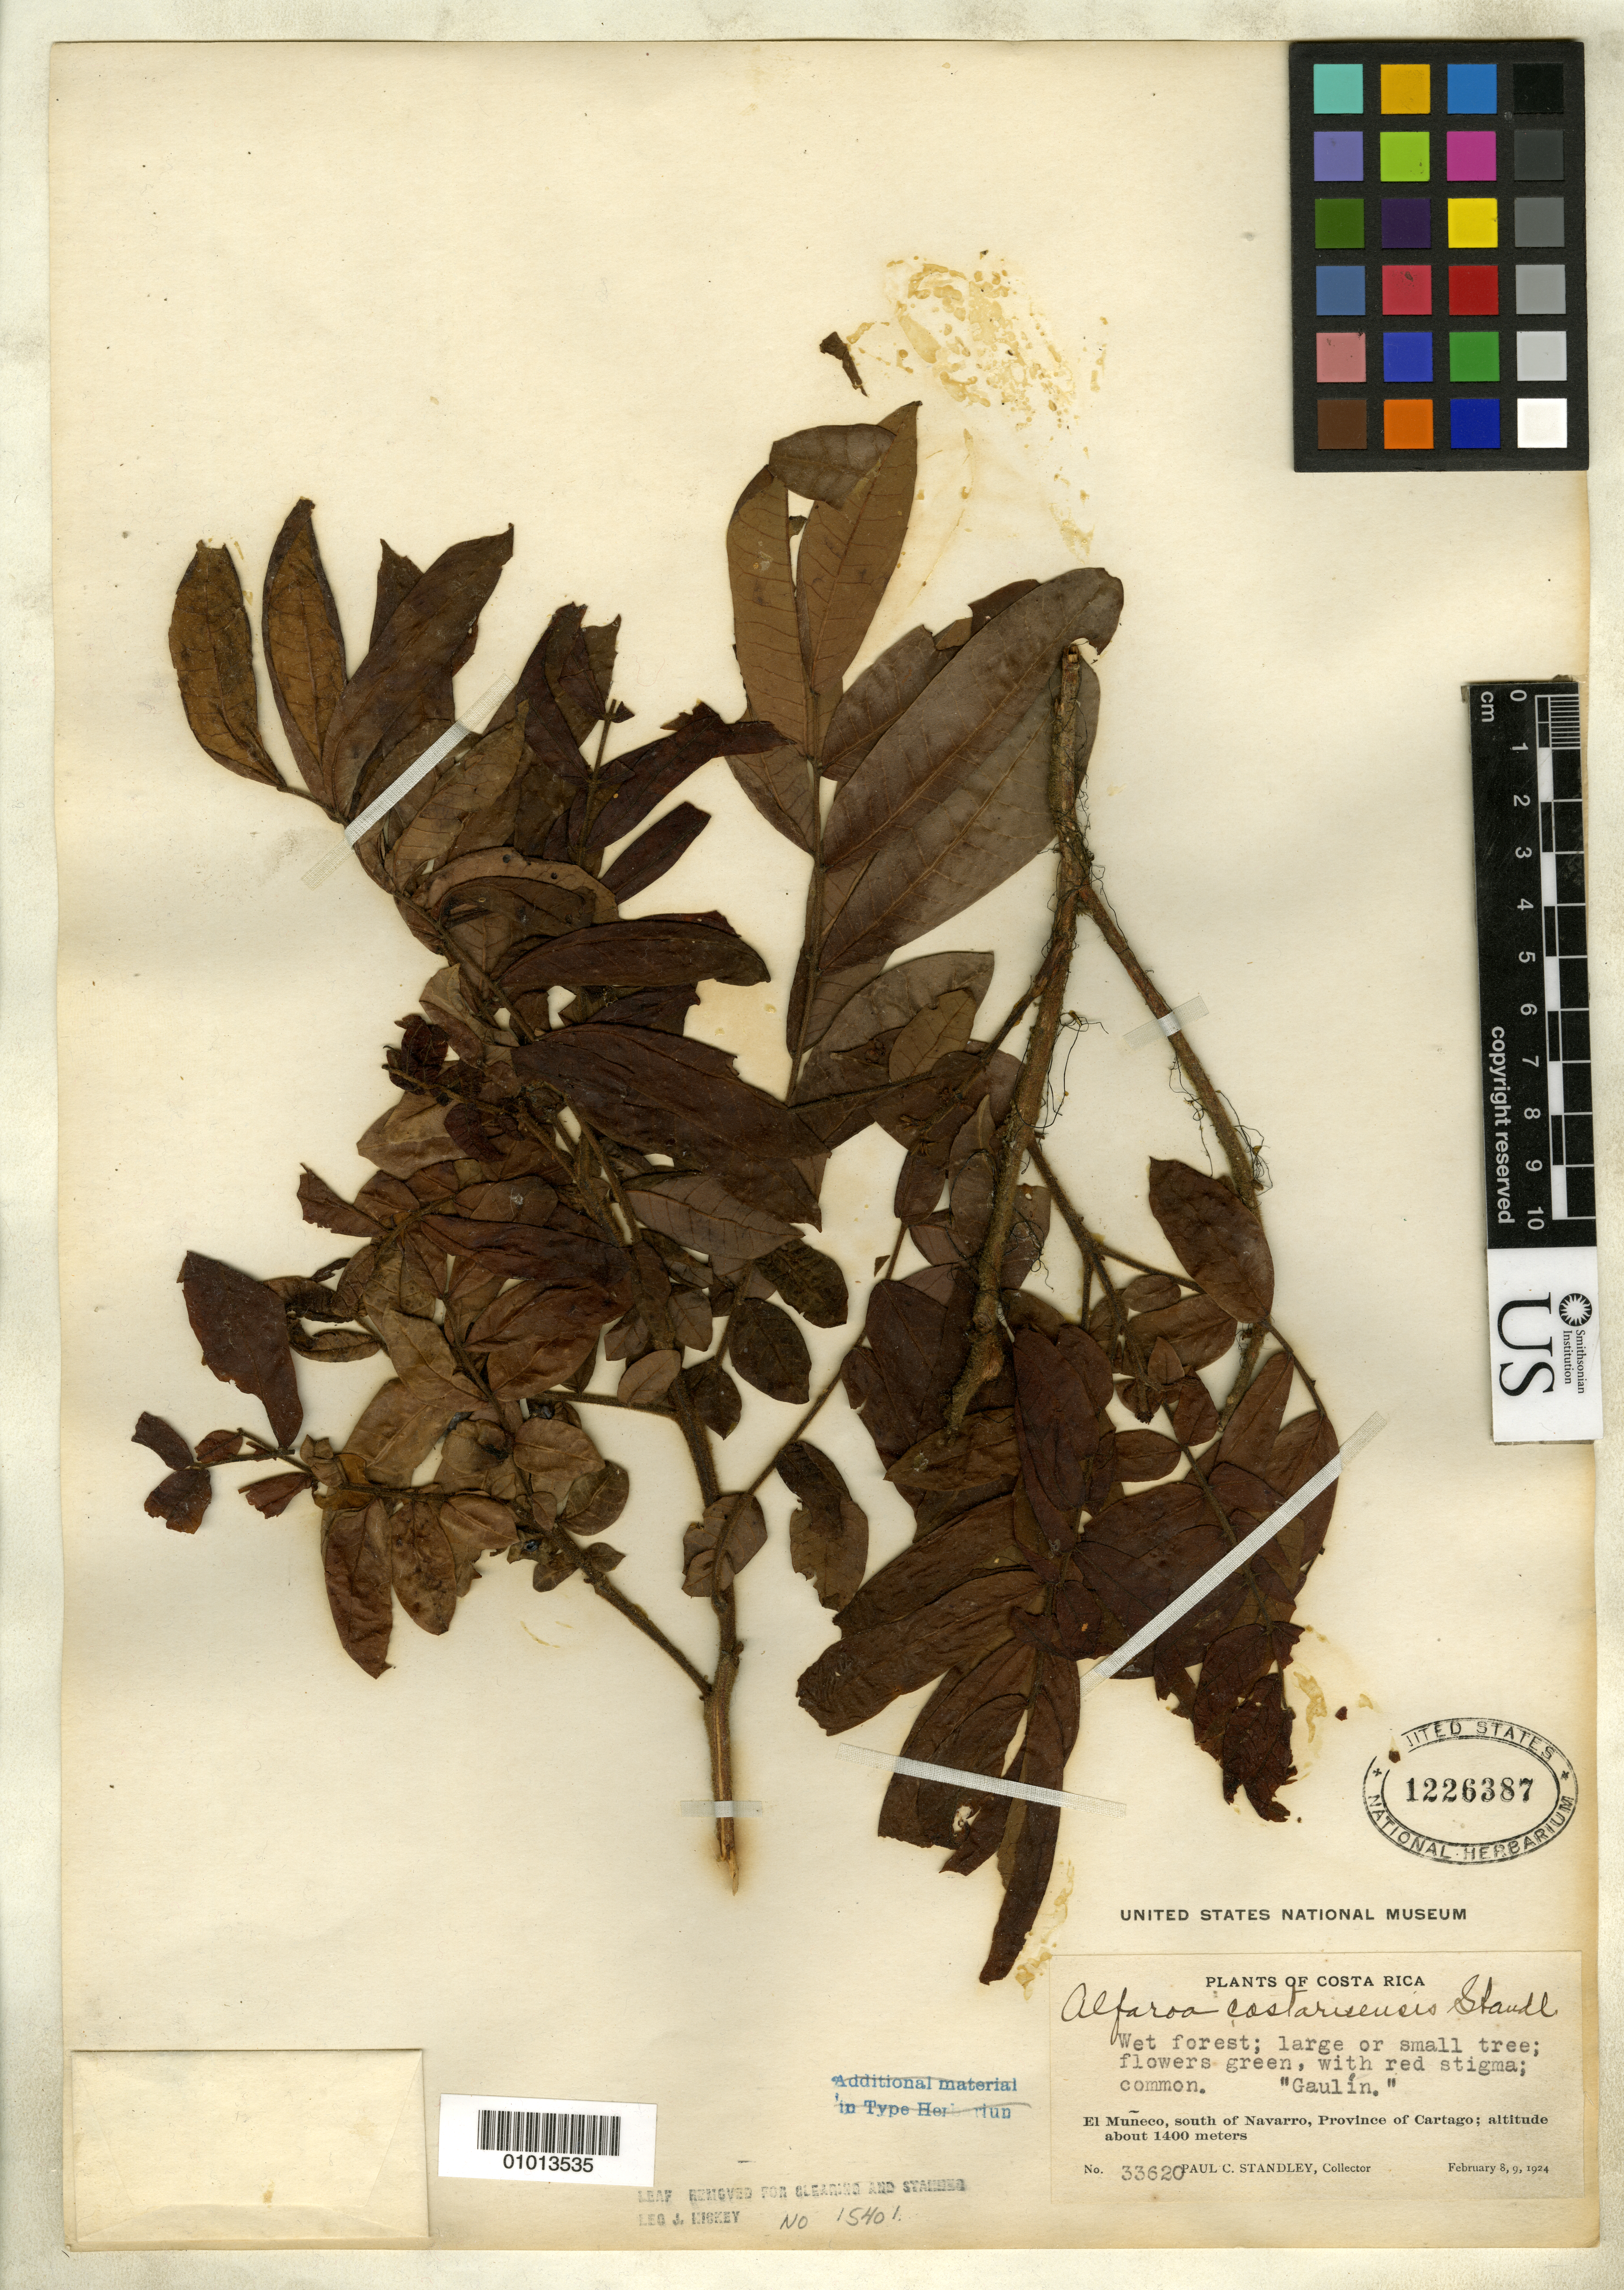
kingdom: Plantae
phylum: Tracheophyta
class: Magnoliopsida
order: Fagales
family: Juglandaceae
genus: Alfaroa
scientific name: Alfaroa costaricensis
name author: Standl.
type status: Isotype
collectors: P. C. Standley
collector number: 33620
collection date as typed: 08 Feb 1924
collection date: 1924-02-08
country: Costa Rica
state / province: Cartago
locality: El Muneco, S of Navarro.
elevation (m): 1400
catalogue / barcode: US 1226387